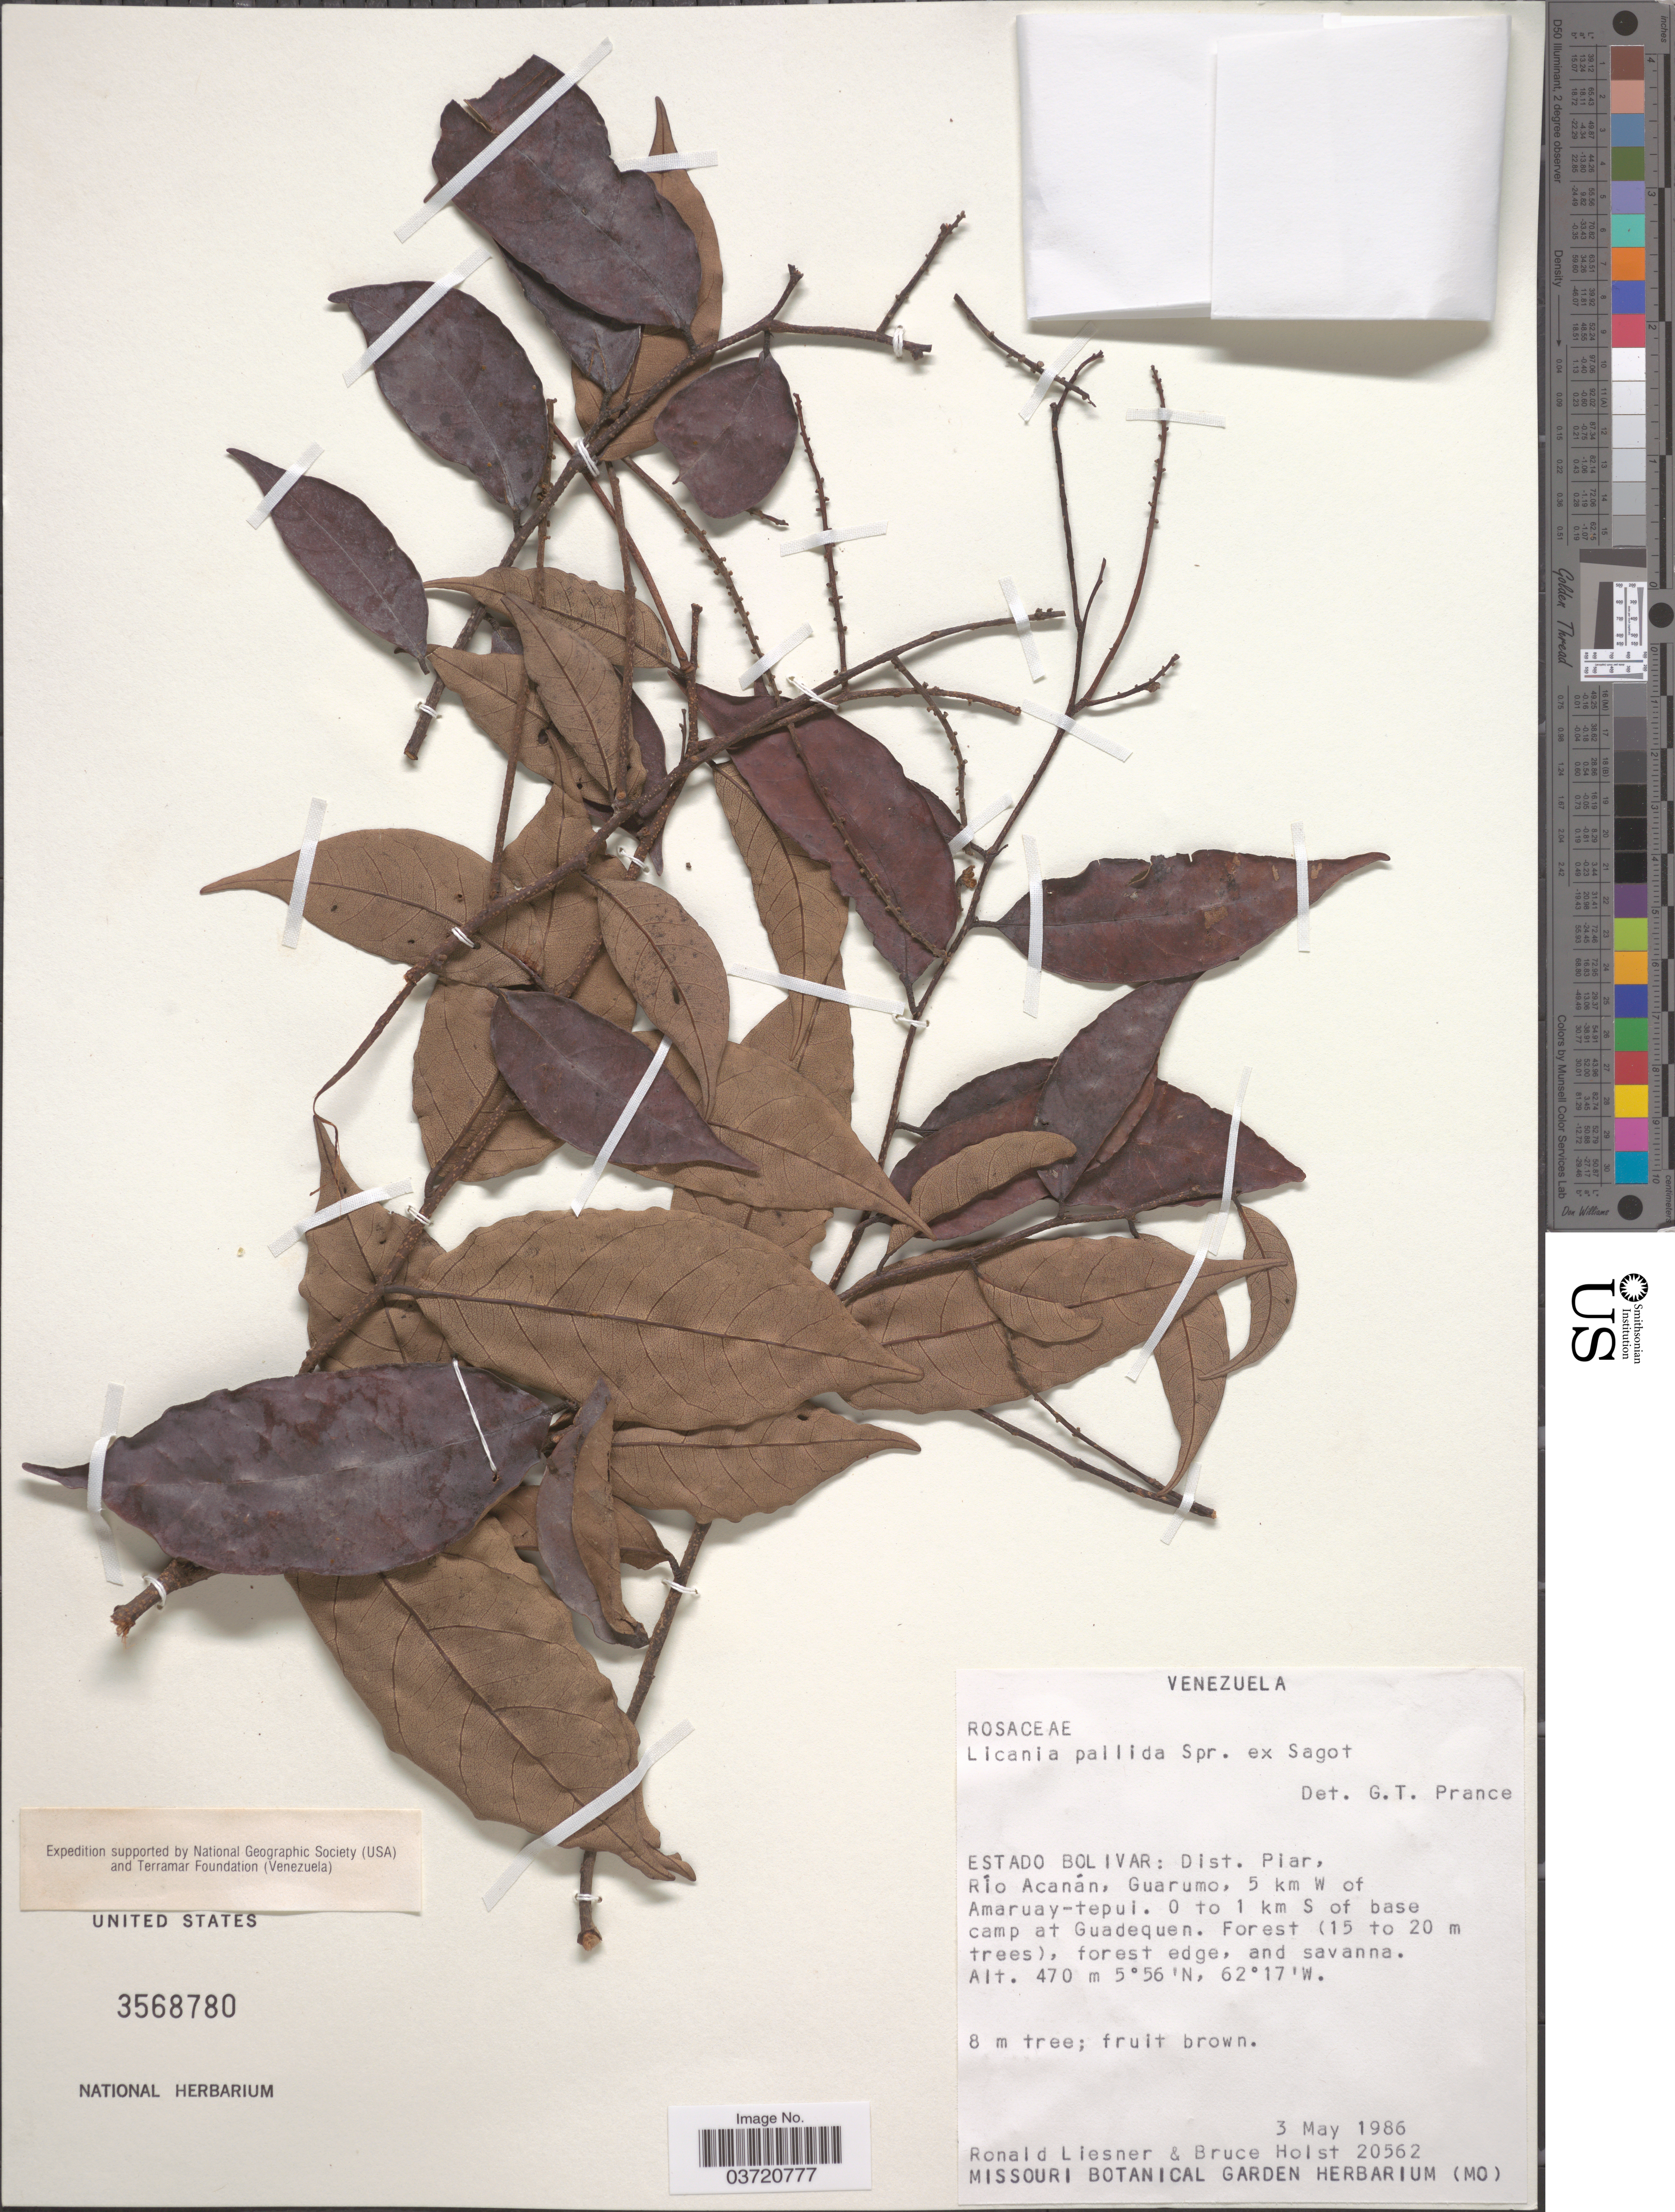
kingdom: Plantae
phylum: Tracheophyta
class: Magnoliopsida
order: Malpighiales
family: Chrysobalanaceae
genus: Licania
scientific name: Licania pallida Britton, nom. illeg.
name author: Britton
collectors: R. L. Liesner & B. Holst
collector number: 20562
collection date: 1986-05-03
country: Venezuela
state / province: Bolivar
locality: Dist. Piar, Río Acanán, Guarumo, 5 km W of Amaruay-tepui. 0 to 1 km S of base camp at Guadequen.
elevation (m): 470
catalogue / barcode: US 3568780